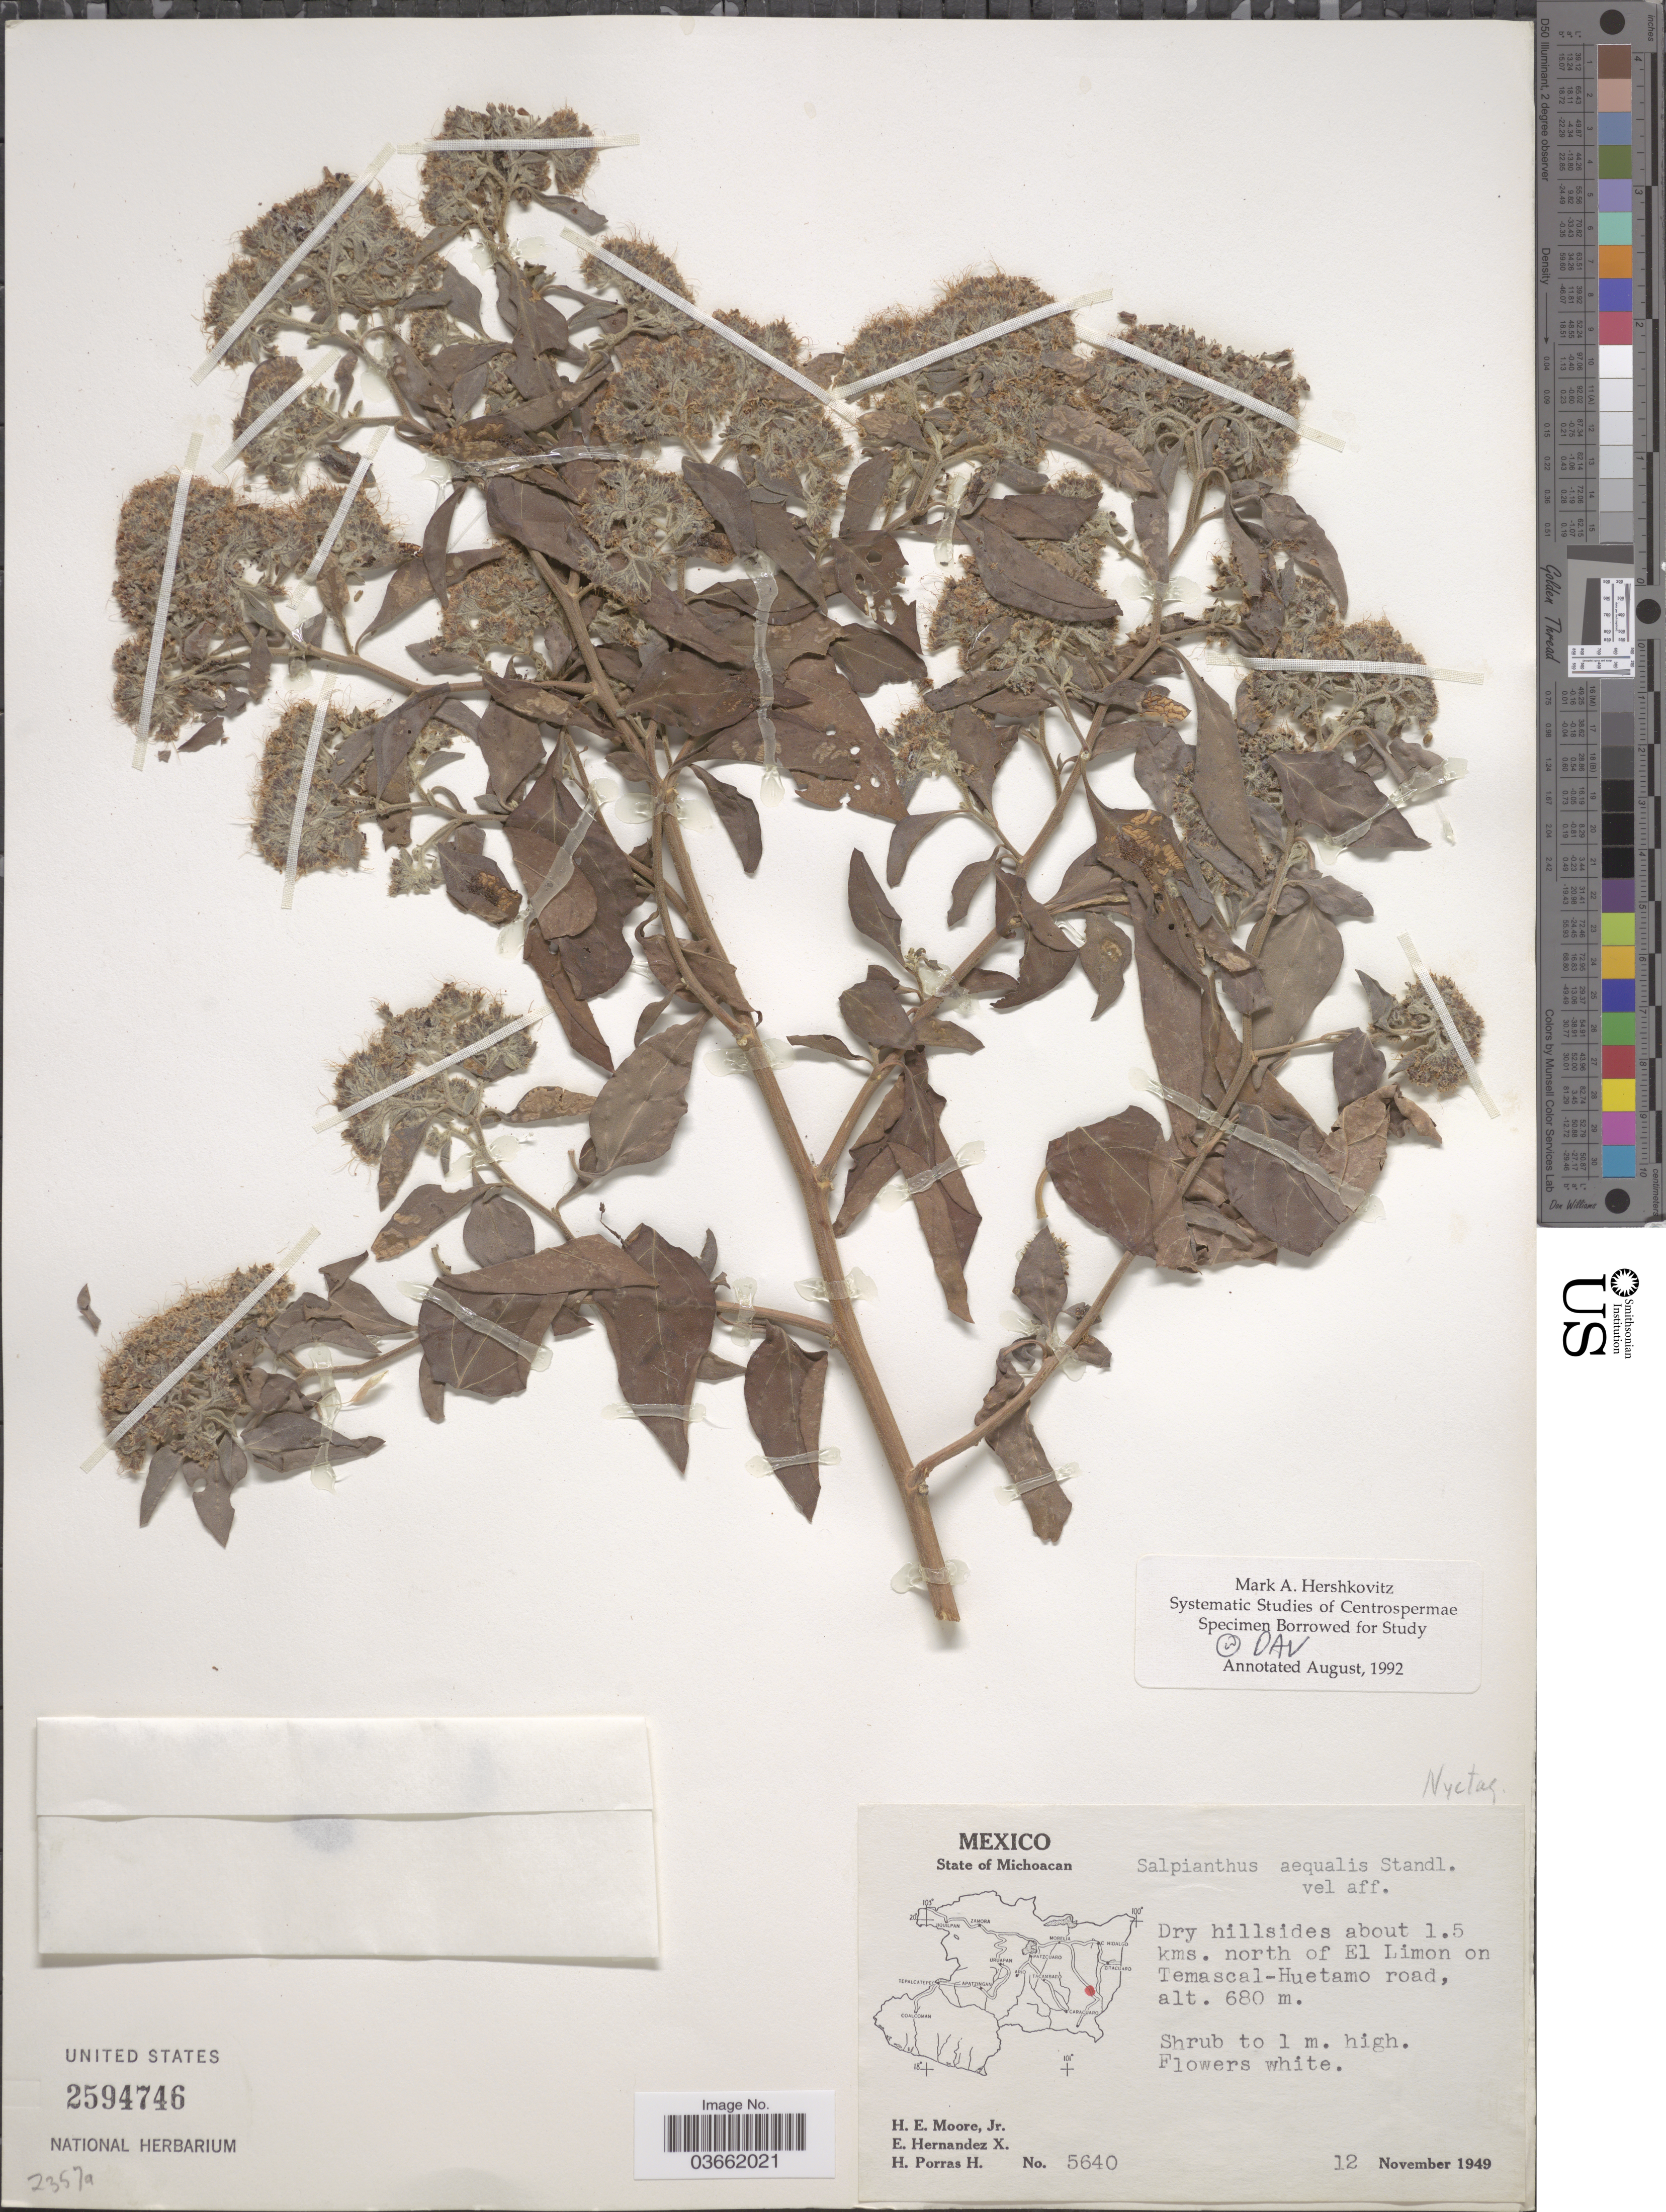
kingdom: Plantae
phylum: Tracheophyta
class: Magnoliopsida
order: Caryophyllales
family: Nyctaginaceae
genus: Salpianthus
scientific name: Salpianthus aequalis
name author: Standl.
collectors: H. Moore, E. Hernandez X. & H. Porras-H.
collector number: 5640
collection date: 1949-11-12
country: Mexico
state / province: Michoacán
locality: Dry hillsides about 1.5 kms. north of El Limón on Temascal-Huetamo road.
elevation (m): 680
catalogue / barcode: US 2594746